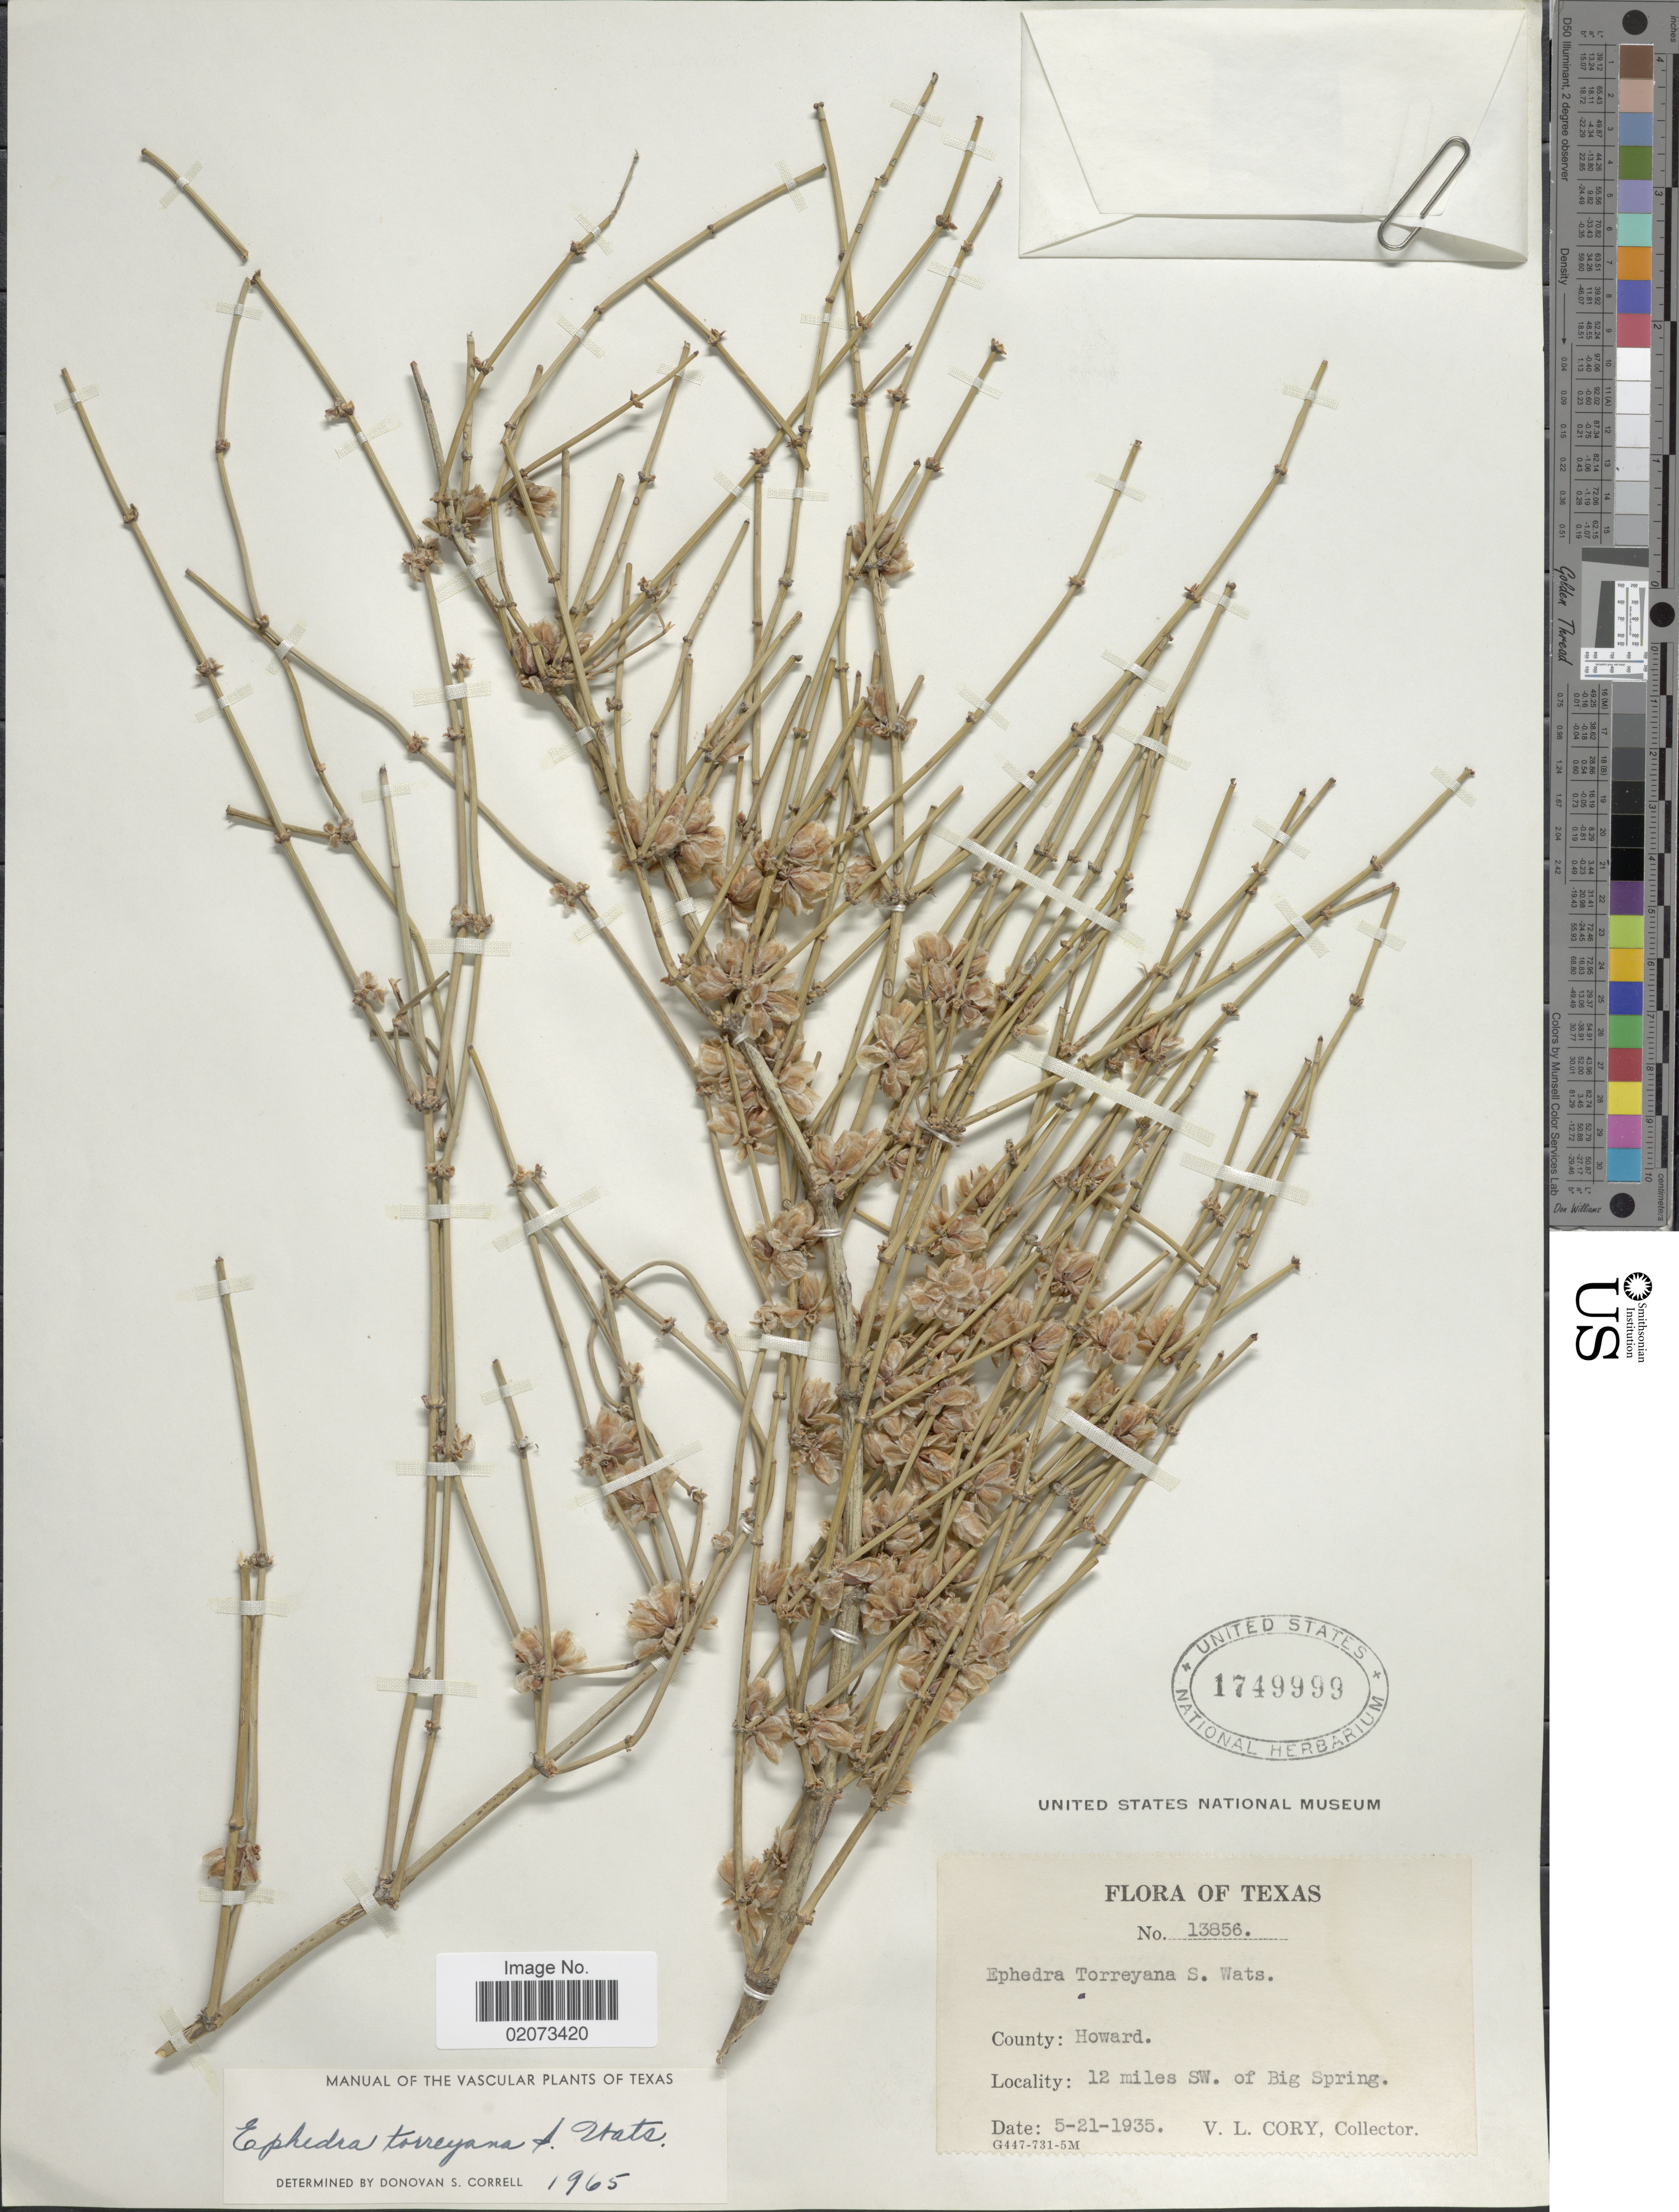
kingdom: Plantae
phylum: Tracheophyta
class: Gnetopsida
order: Ephedrales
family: Ephedraceae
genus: Ephedra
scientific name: Ephedra torreyana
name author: S. Watson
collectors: V. Cory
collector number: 13856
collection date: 1935-05-21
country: United States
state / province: Texas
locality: Texas, 12 miles SW, of Big Spring.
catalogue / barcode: US 1749999